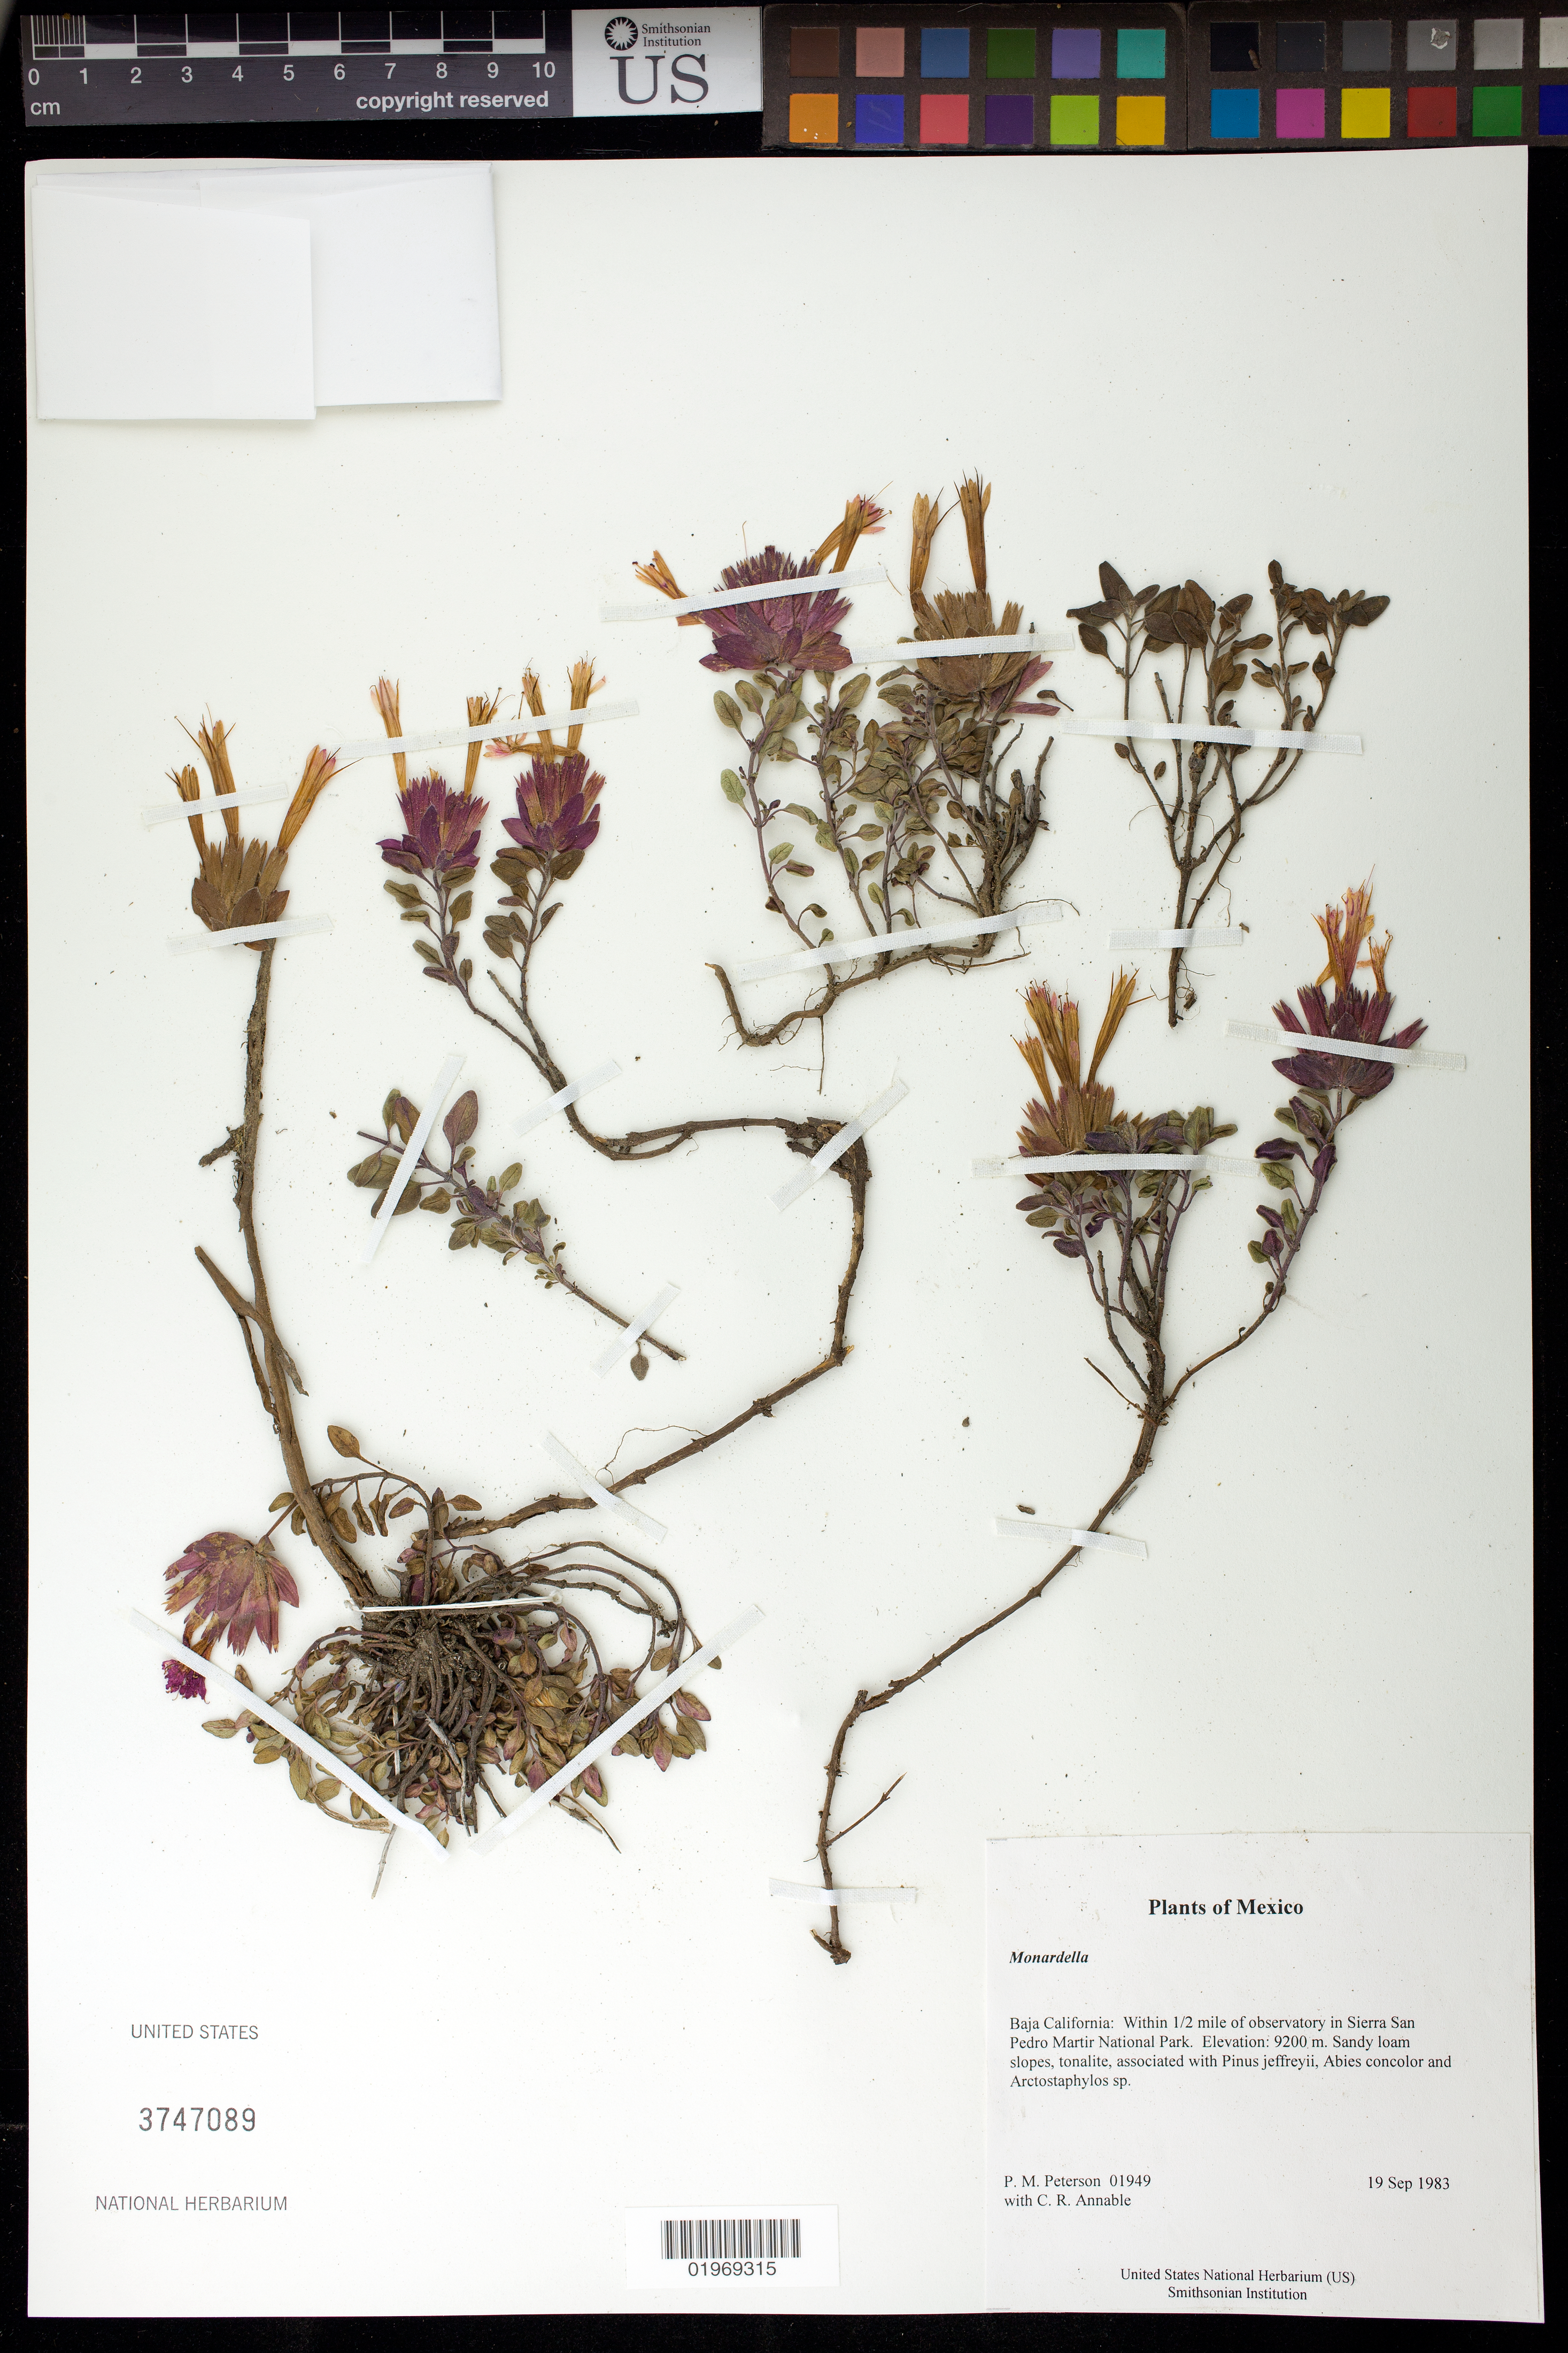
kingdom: Plantae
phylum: Tracheophyta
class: Magnoliopsida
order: Lamiales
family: Lamiaceae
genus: Monardella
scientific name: Monardella sp.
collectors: P. M. Peterson & C. R. Annable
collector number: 01949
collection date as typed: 19 Sep 1983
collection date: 1983-09-19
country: Mexico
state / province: Baja California Norte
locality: Within 1/2 mile of observatory in Sierra San Pedro Martir National Park.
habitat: Sandy loam slopes, tonalite, associated with Pinus jeffreyii, Abies concolor and Arctostaphylos sp.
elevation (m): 9200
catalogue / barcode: US 3747089